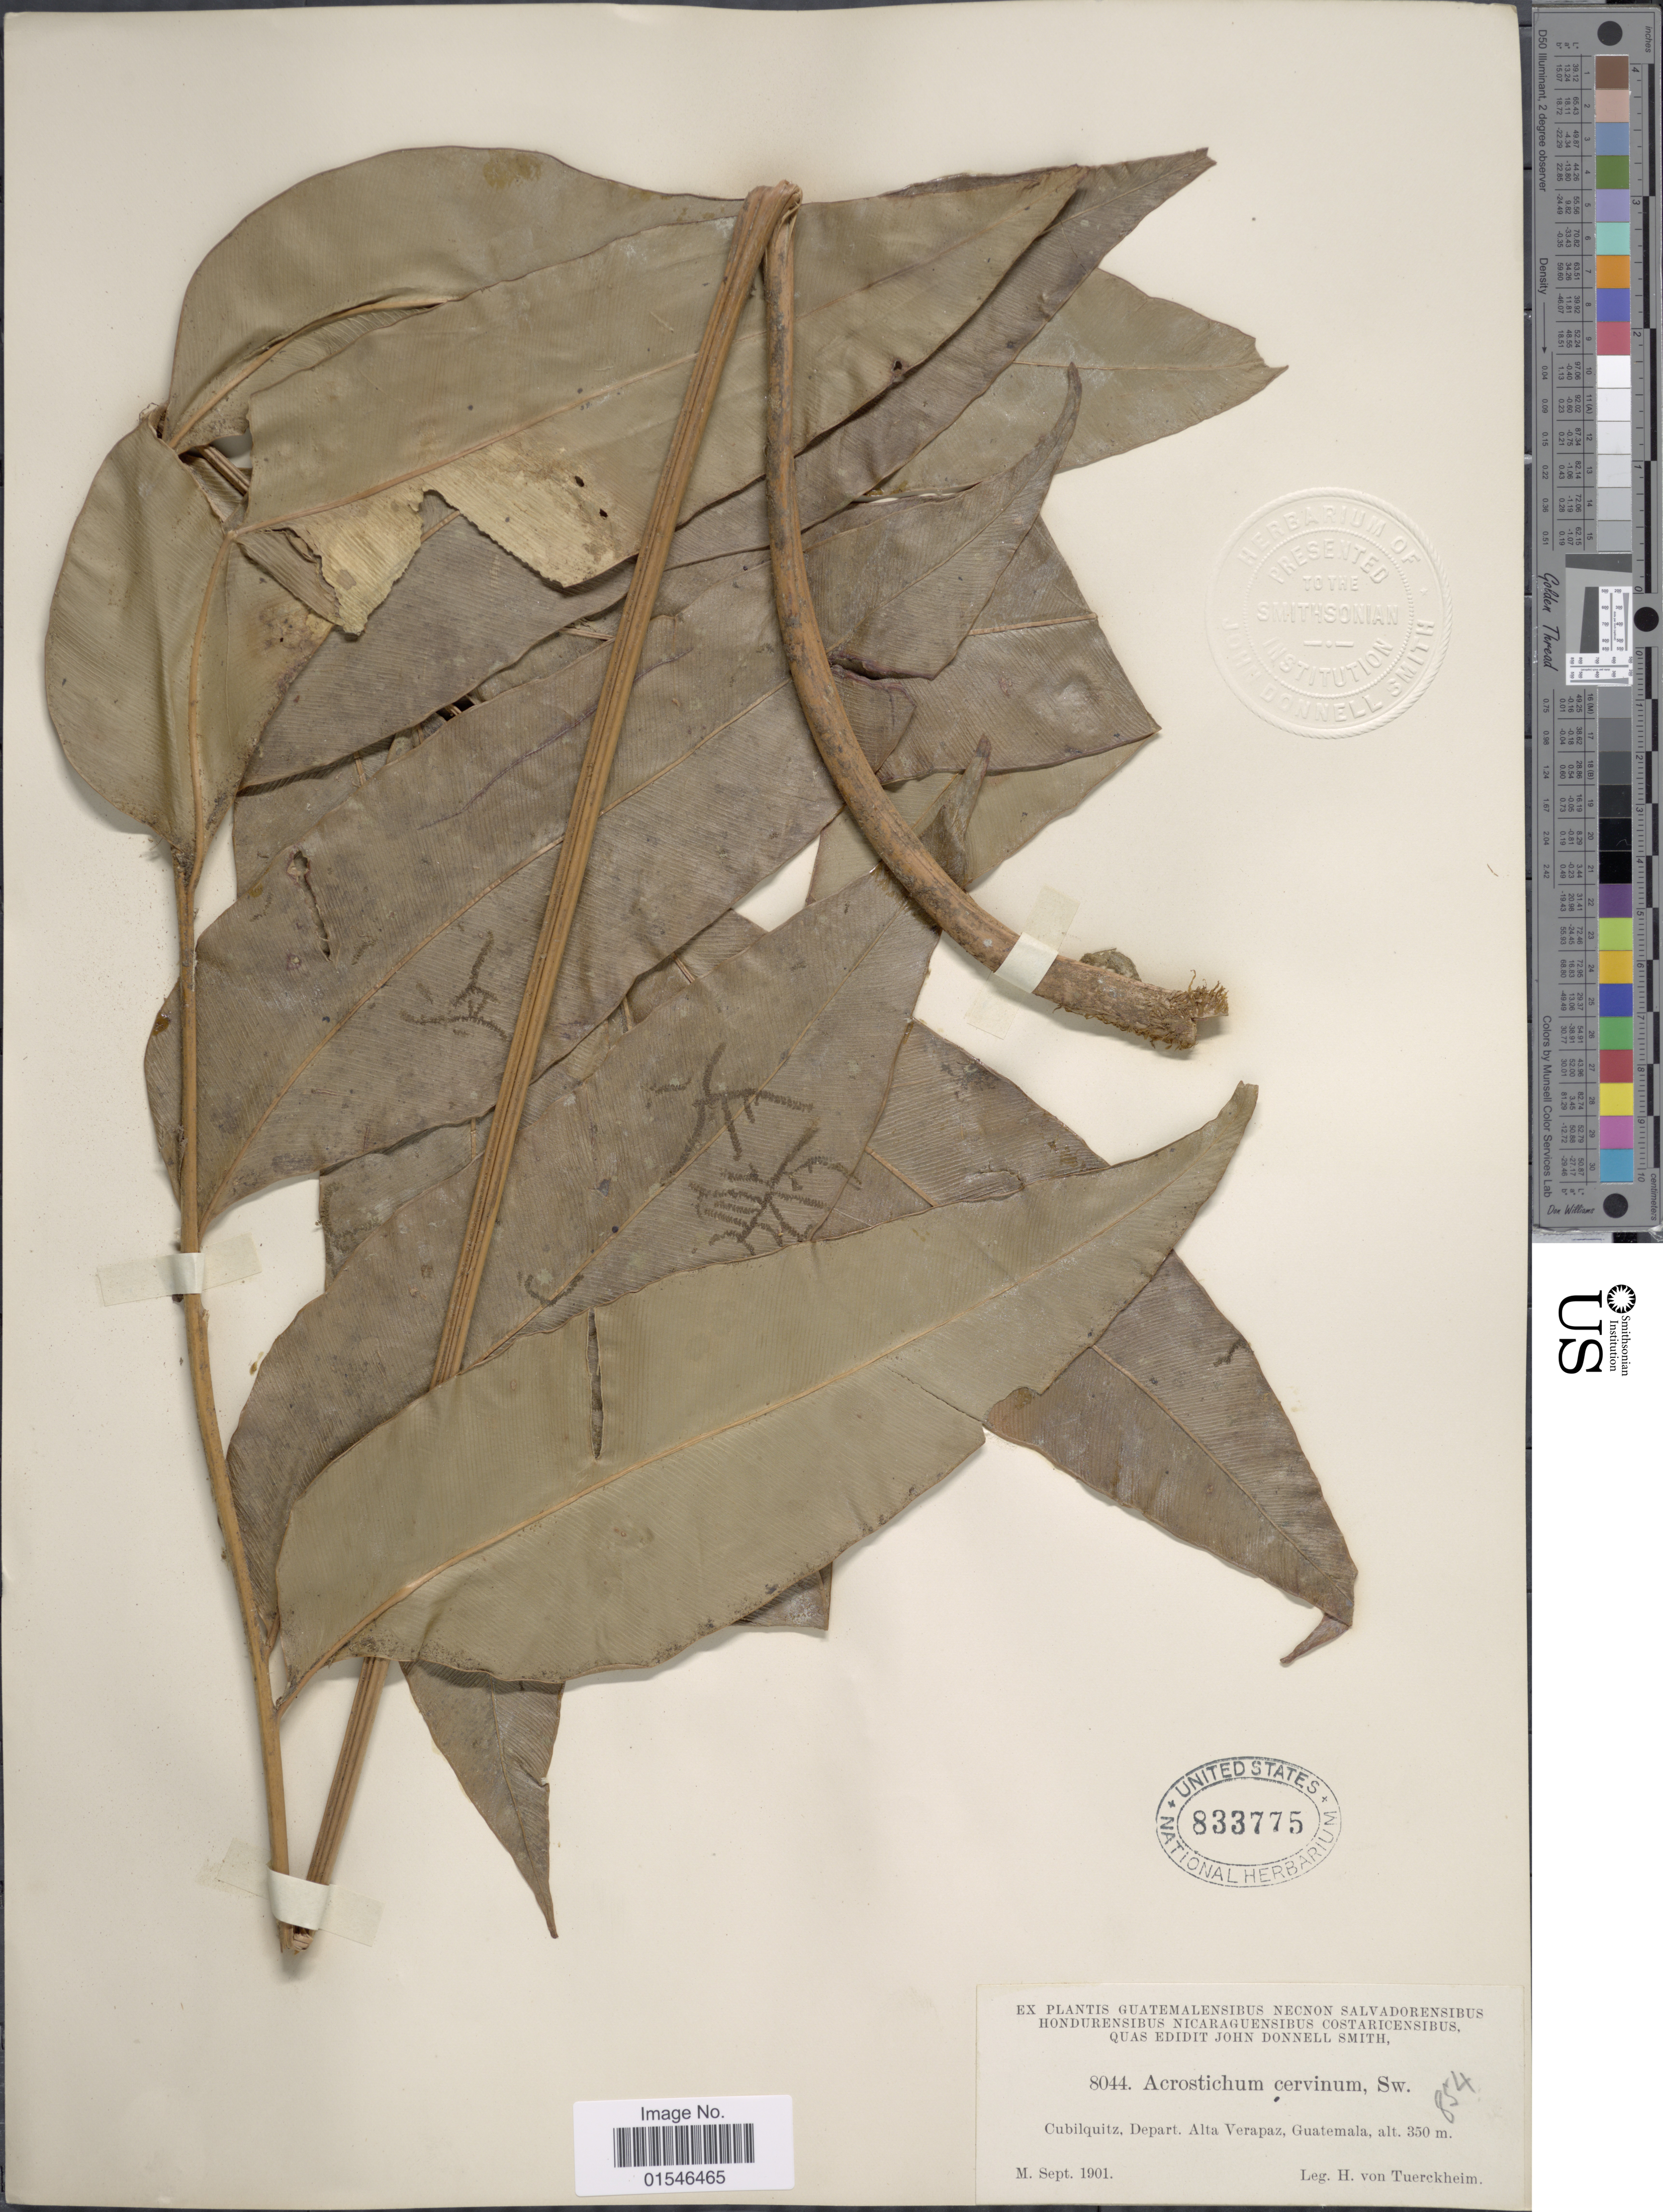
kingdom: Plantae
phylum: Tracheophyta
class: Polypodiopsida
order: Polypodiales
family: Dryopteridaceae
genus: Olfersia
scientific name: Olfersia cervina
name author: (L.) Kunze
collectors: H. von Türckheim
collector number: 8044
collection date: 1901-09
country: Guatemala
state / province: Alta Verapaz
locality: Cubilquitz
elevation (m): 350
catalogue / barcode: US 833775